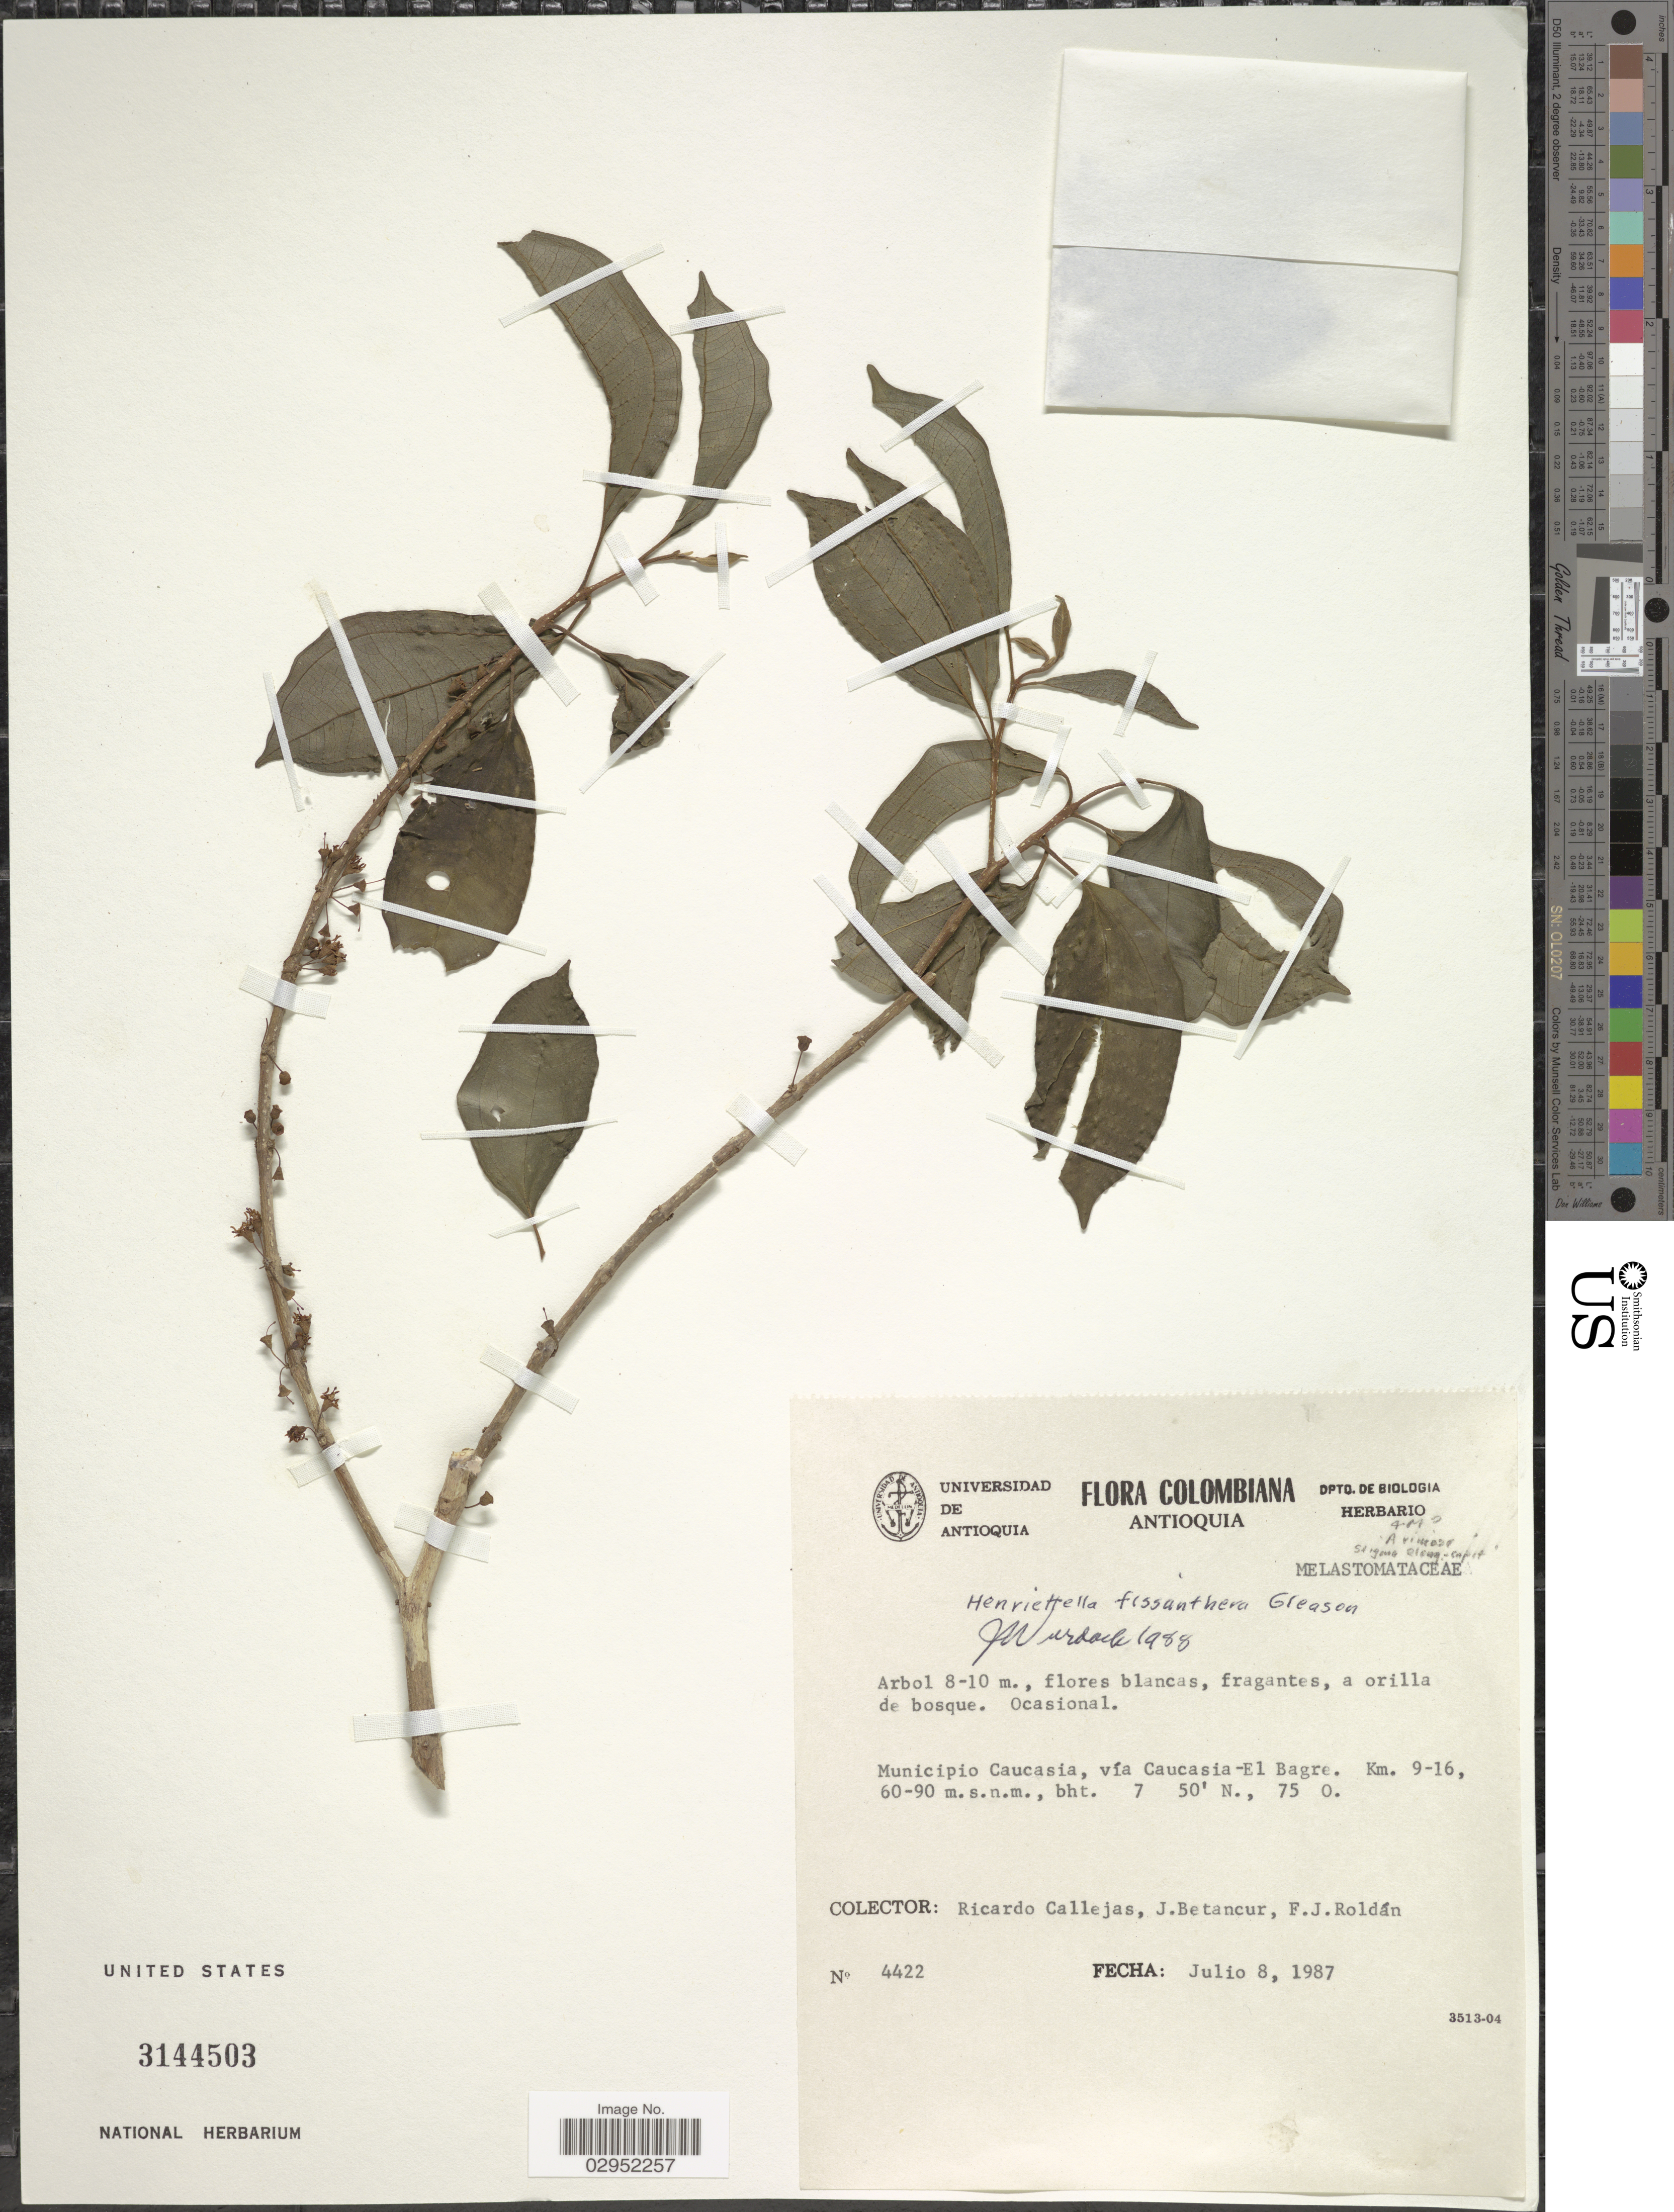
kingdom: Plantae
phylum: Tracheophyta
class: Magnoliopsida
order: Myrtales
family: Melastomataceae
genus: Henriettea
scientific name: Henriettea fissanthera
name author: (Gleason) Penneys et al.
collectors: R. Callejas, J. Betancur & F. J. Roldán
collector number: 4422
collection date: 1987-07-08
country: Colombia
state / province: Antioquia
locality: Municipio Caucasia, vía Caucasia- El Bagre. Km. 9-16.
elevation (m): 60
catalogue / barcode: US 3144503